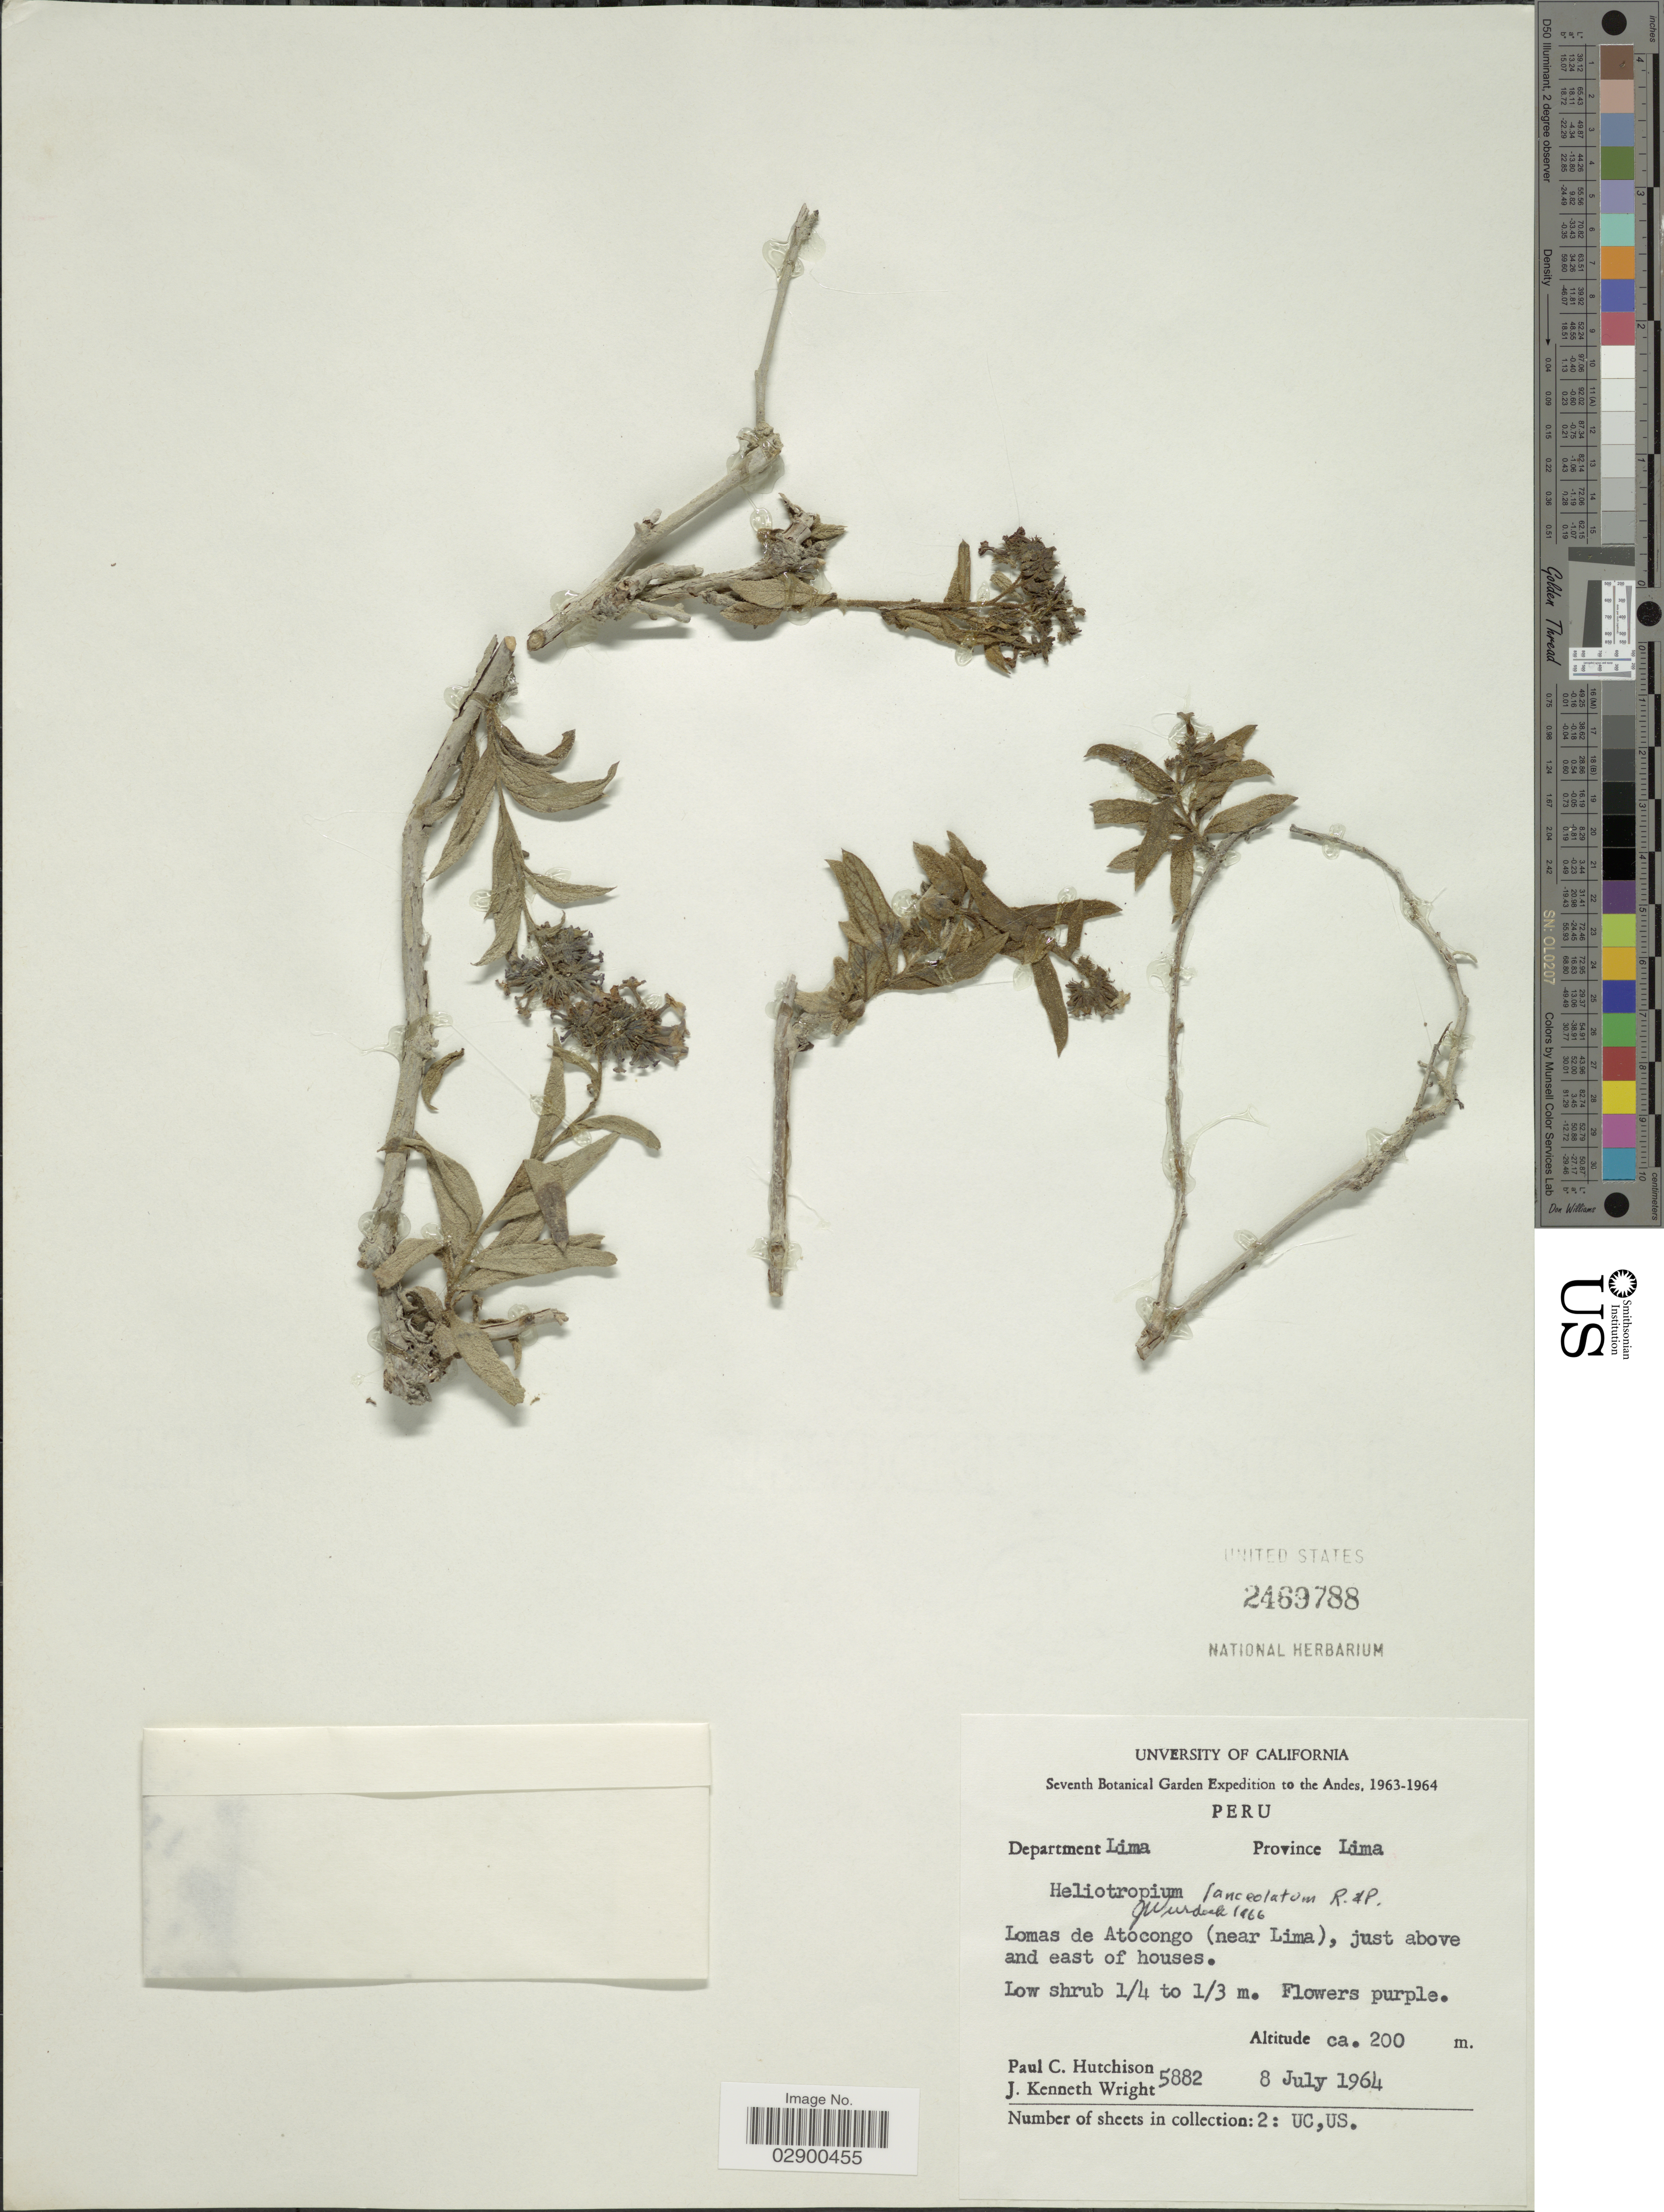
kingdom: Plantae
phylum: Tracheophyta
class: Magnoliopsida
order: Boraginales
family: Heliotropiaceae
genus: Heliotropium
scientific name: Heliotropium lanceolatum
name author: Ruiz & Pav.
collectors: P. C. Hutchison & J. K. Wright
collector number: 5882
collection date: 1964-07-08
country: Peru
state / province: Lima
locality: Department Lima, Lomas de Atocongo (near Lima), just above and east of houses.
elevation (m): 200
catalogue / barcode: US 2469788